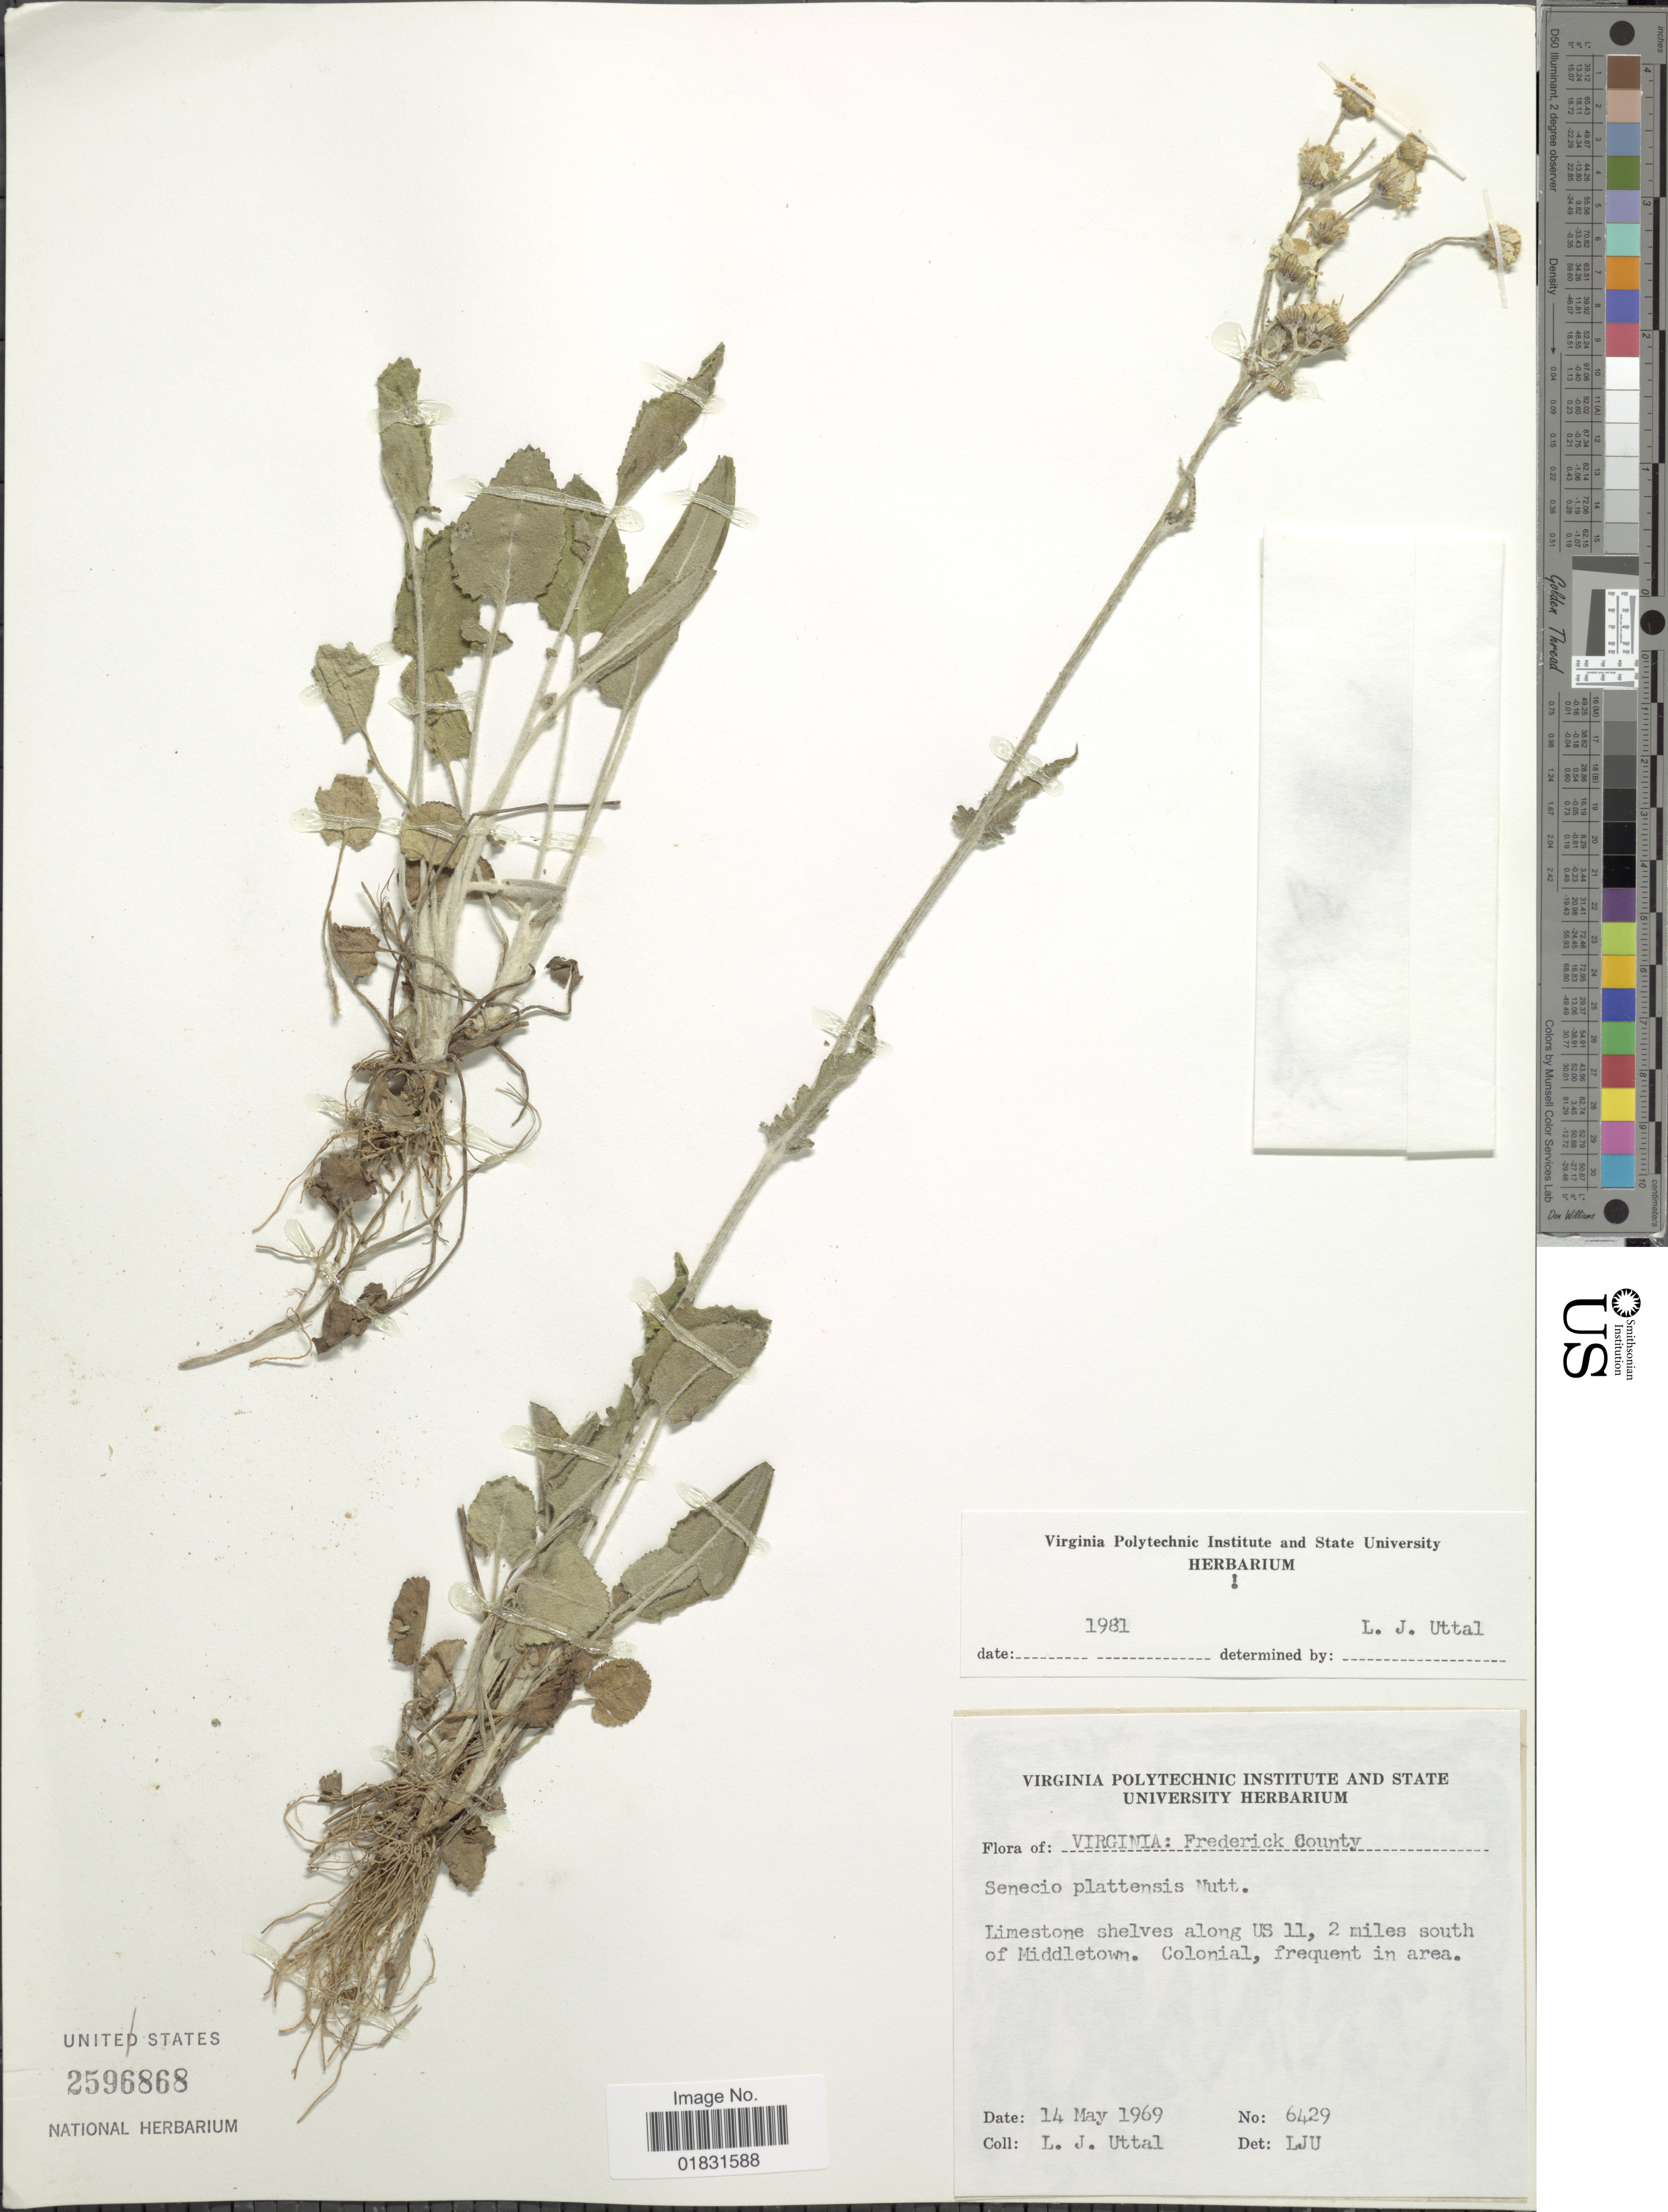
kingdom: Plantae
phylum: Tracheophyta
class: Magnoliopsida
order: Asterales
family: Asteraceae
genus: Packera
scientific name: Packera plattensis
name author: W.A. Weber & Á. Löve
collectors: L. Uttal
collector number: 6429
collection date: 1969-05-14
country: United States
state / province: Virginia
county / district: Frederick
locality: Frederick County, Limestone shelves along US 11, 2 miles south of Middletown.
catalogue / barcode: US 2596868